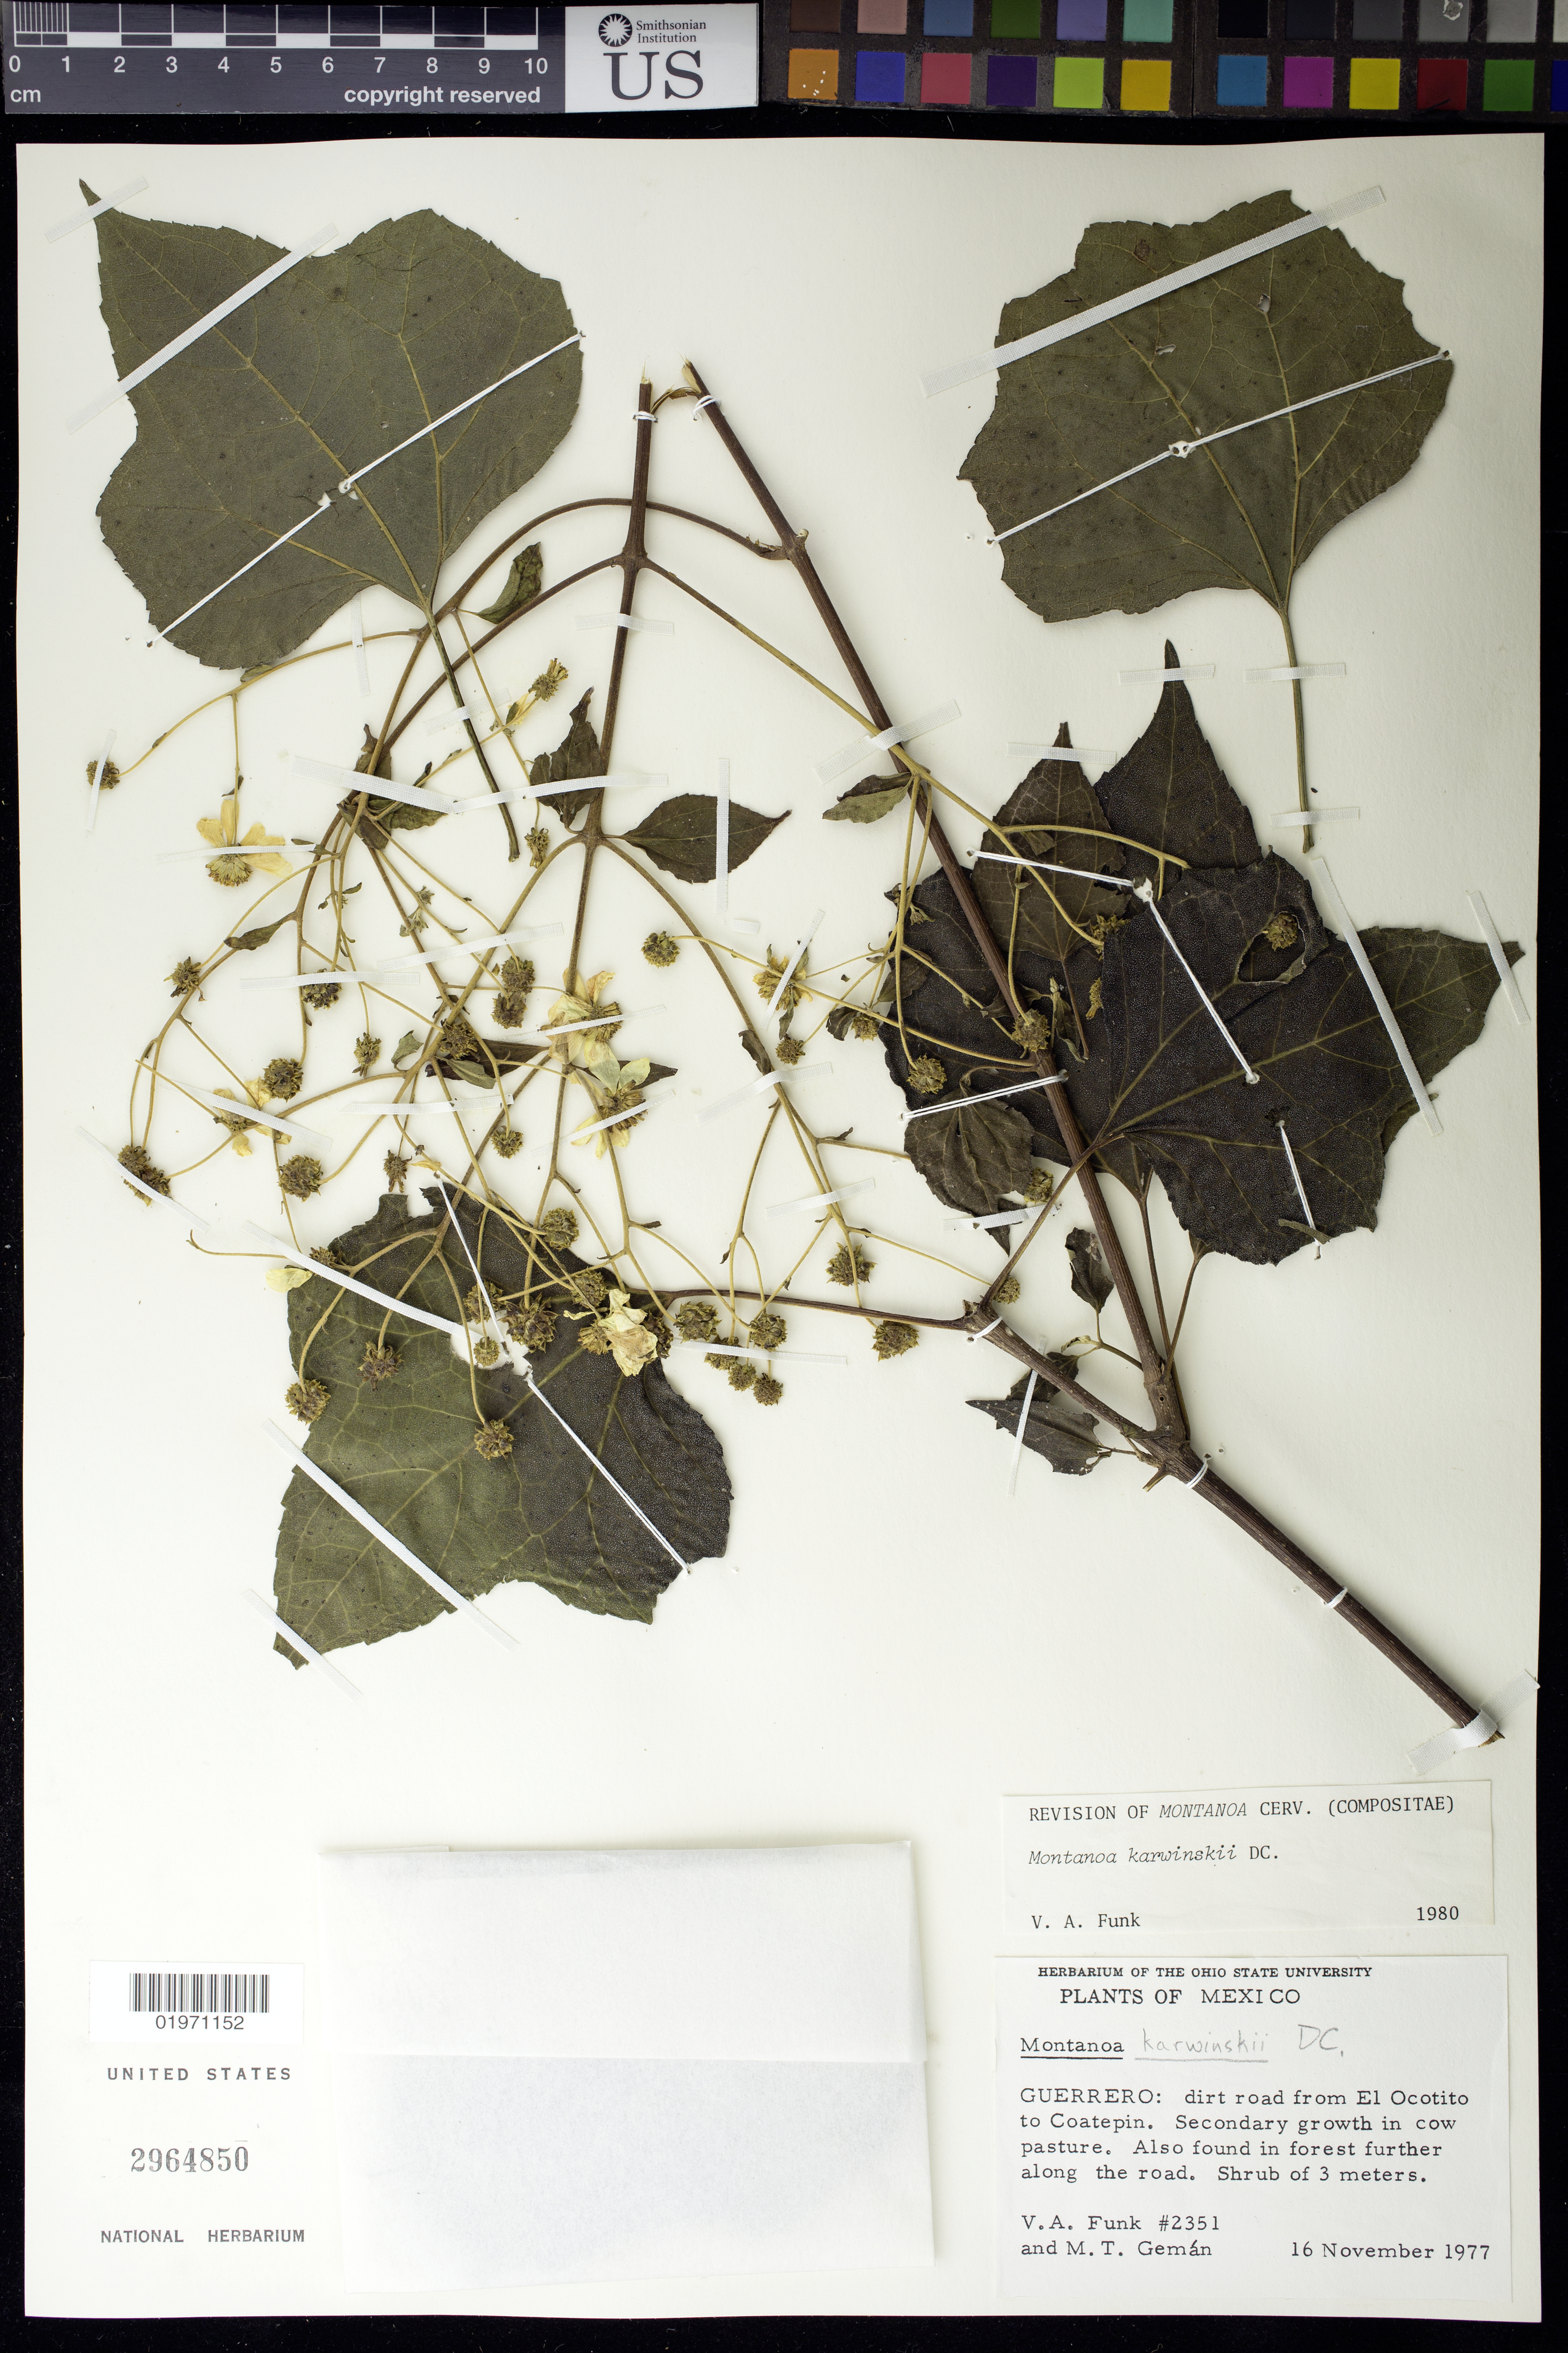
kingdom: Plantae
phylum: Tracheophyta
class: Magnoliopsida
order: Asterales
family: Asteraceae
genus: Montanoa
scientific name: Montanoa karwinskii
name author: DC.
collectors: V. Funk & M. T. Germán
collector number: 2351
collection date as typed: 16 Nov 1977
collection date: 1977-11-16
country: Mexico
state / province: Guerrero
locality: Dirt road from El Ocotito to Coatepin.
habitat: Secondary growth in cow pasture; also found in forest further along the road.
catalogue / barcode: US 2964850